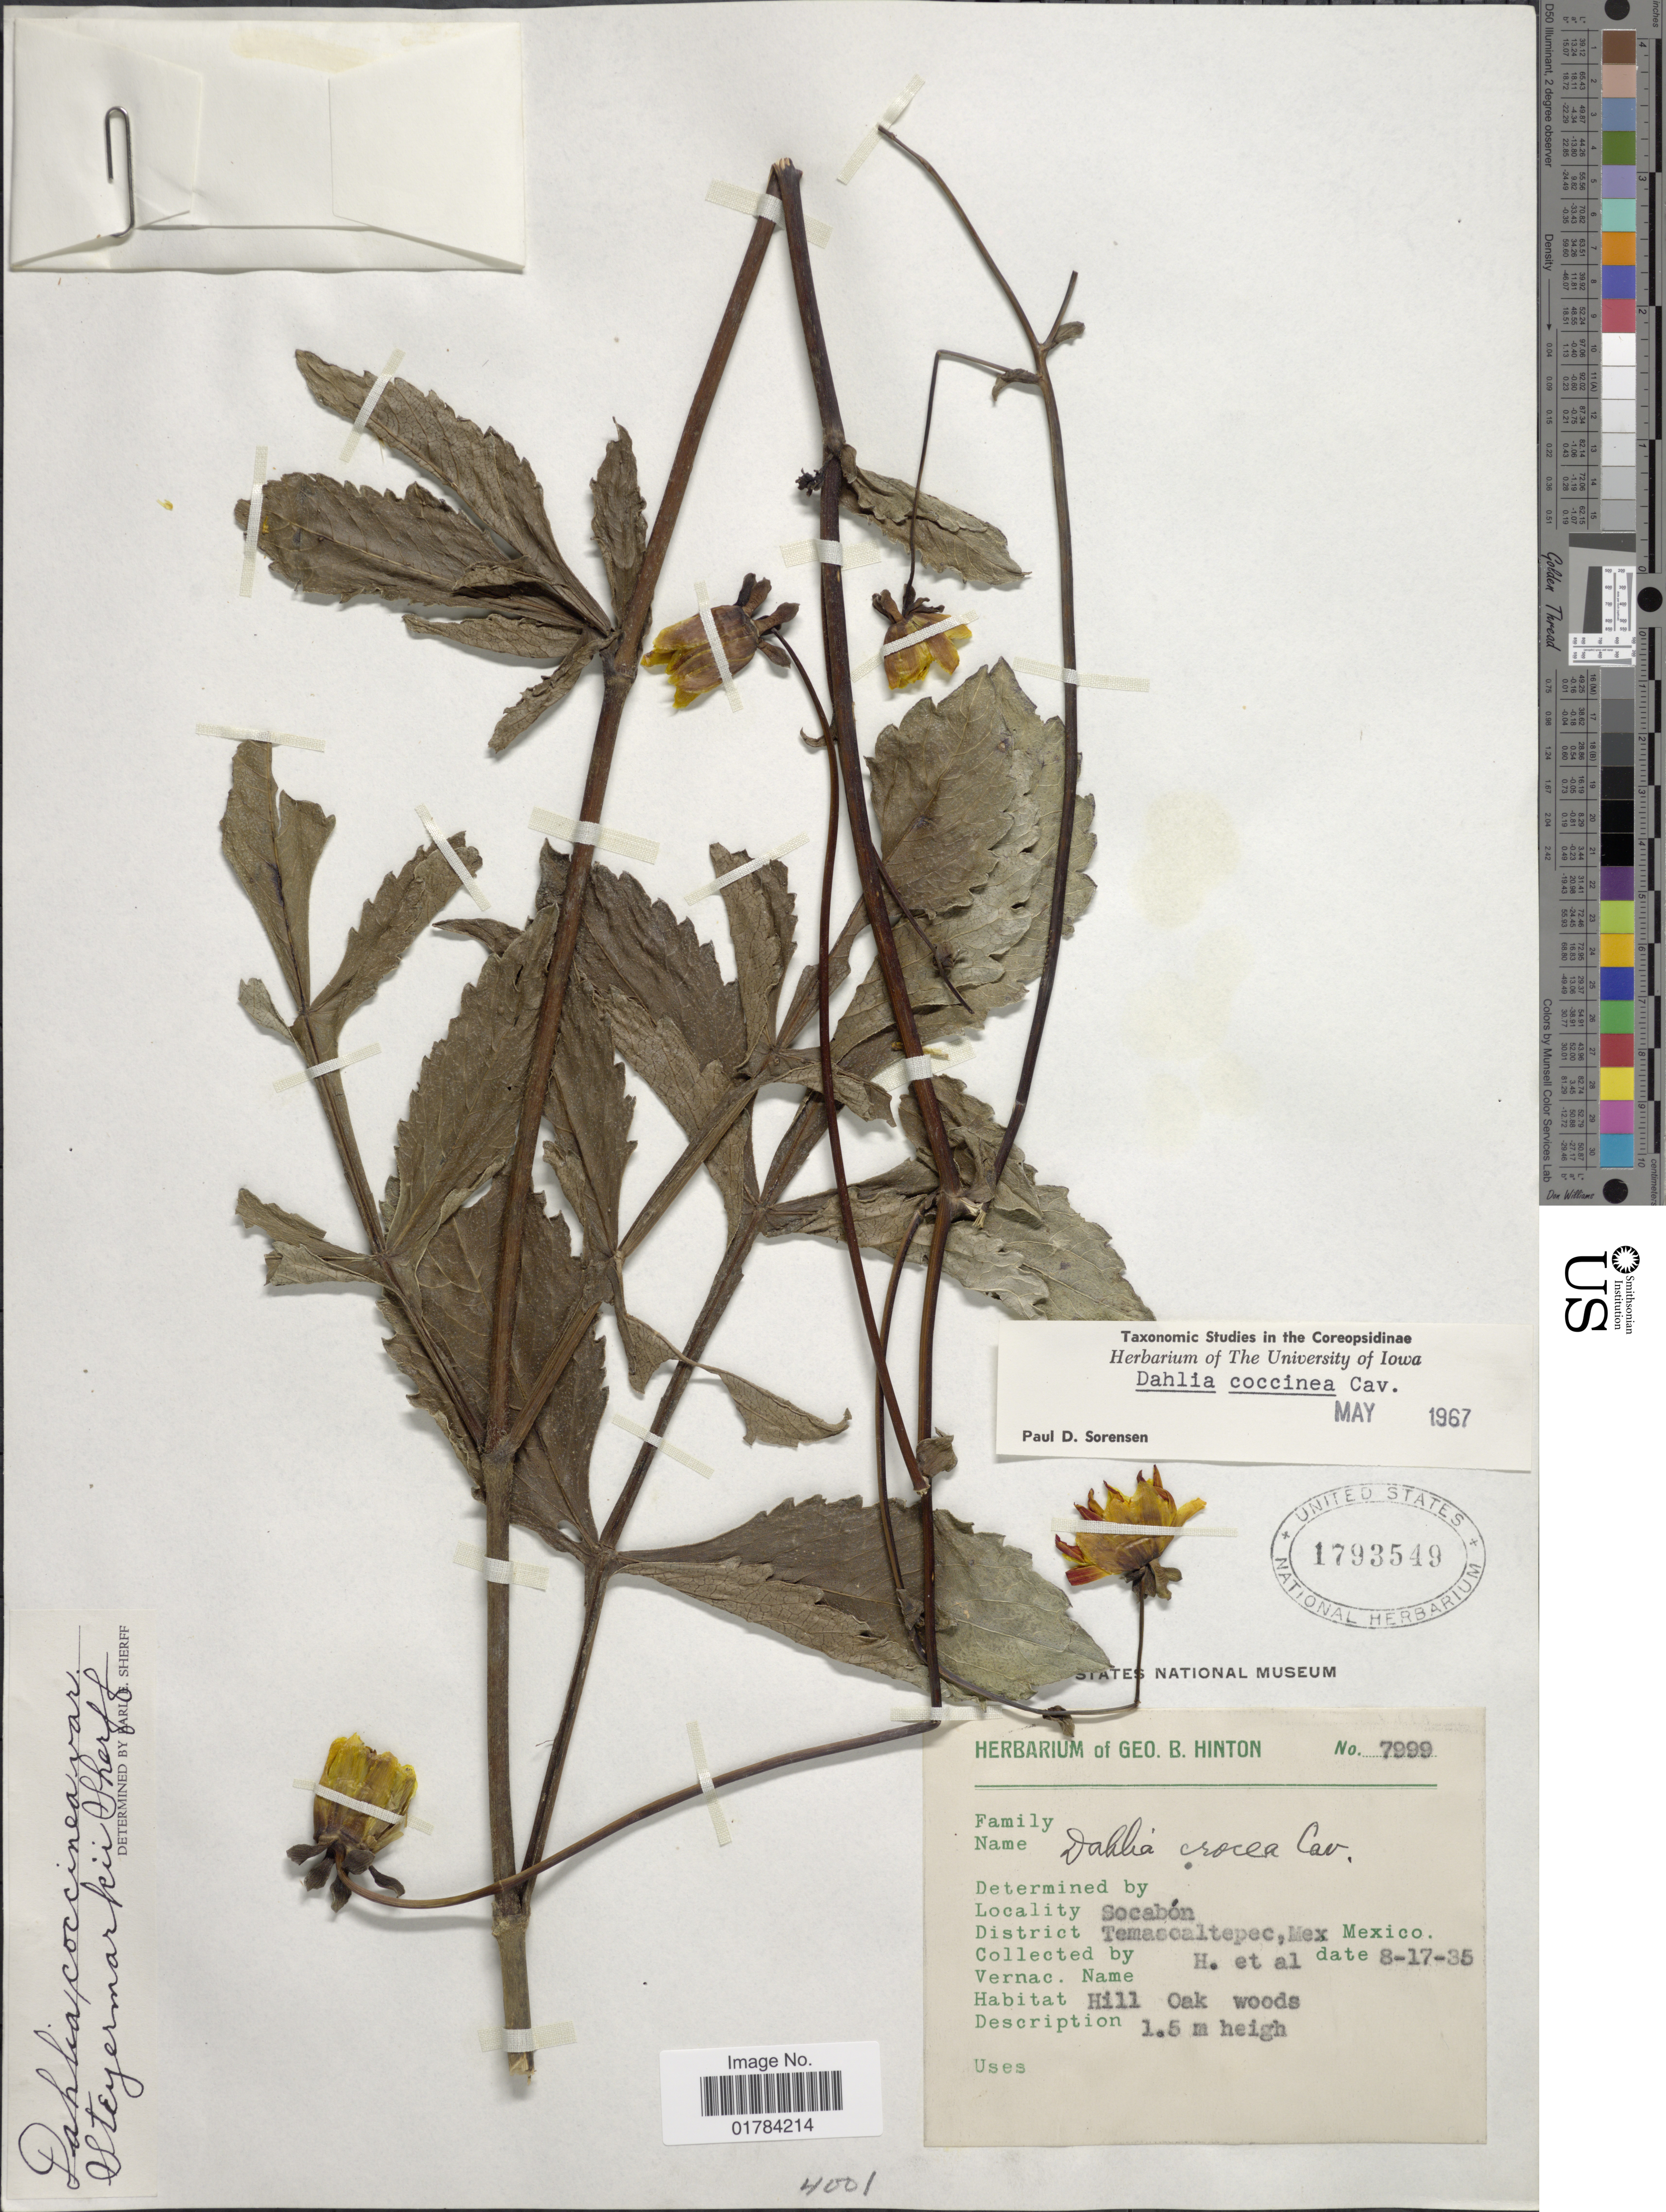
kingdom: Plantae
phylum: Tracheophyta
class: Magnoliopsida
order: Asterales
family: Asteraceae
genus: Dahlia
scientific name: Dahlia coccinea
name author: Cav.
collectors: G. B. Hinton & et al.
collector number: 7999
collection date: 1935-08-17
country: Mexico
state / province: México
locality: Socabon, District Temascaltepec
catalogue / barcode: US 1793549